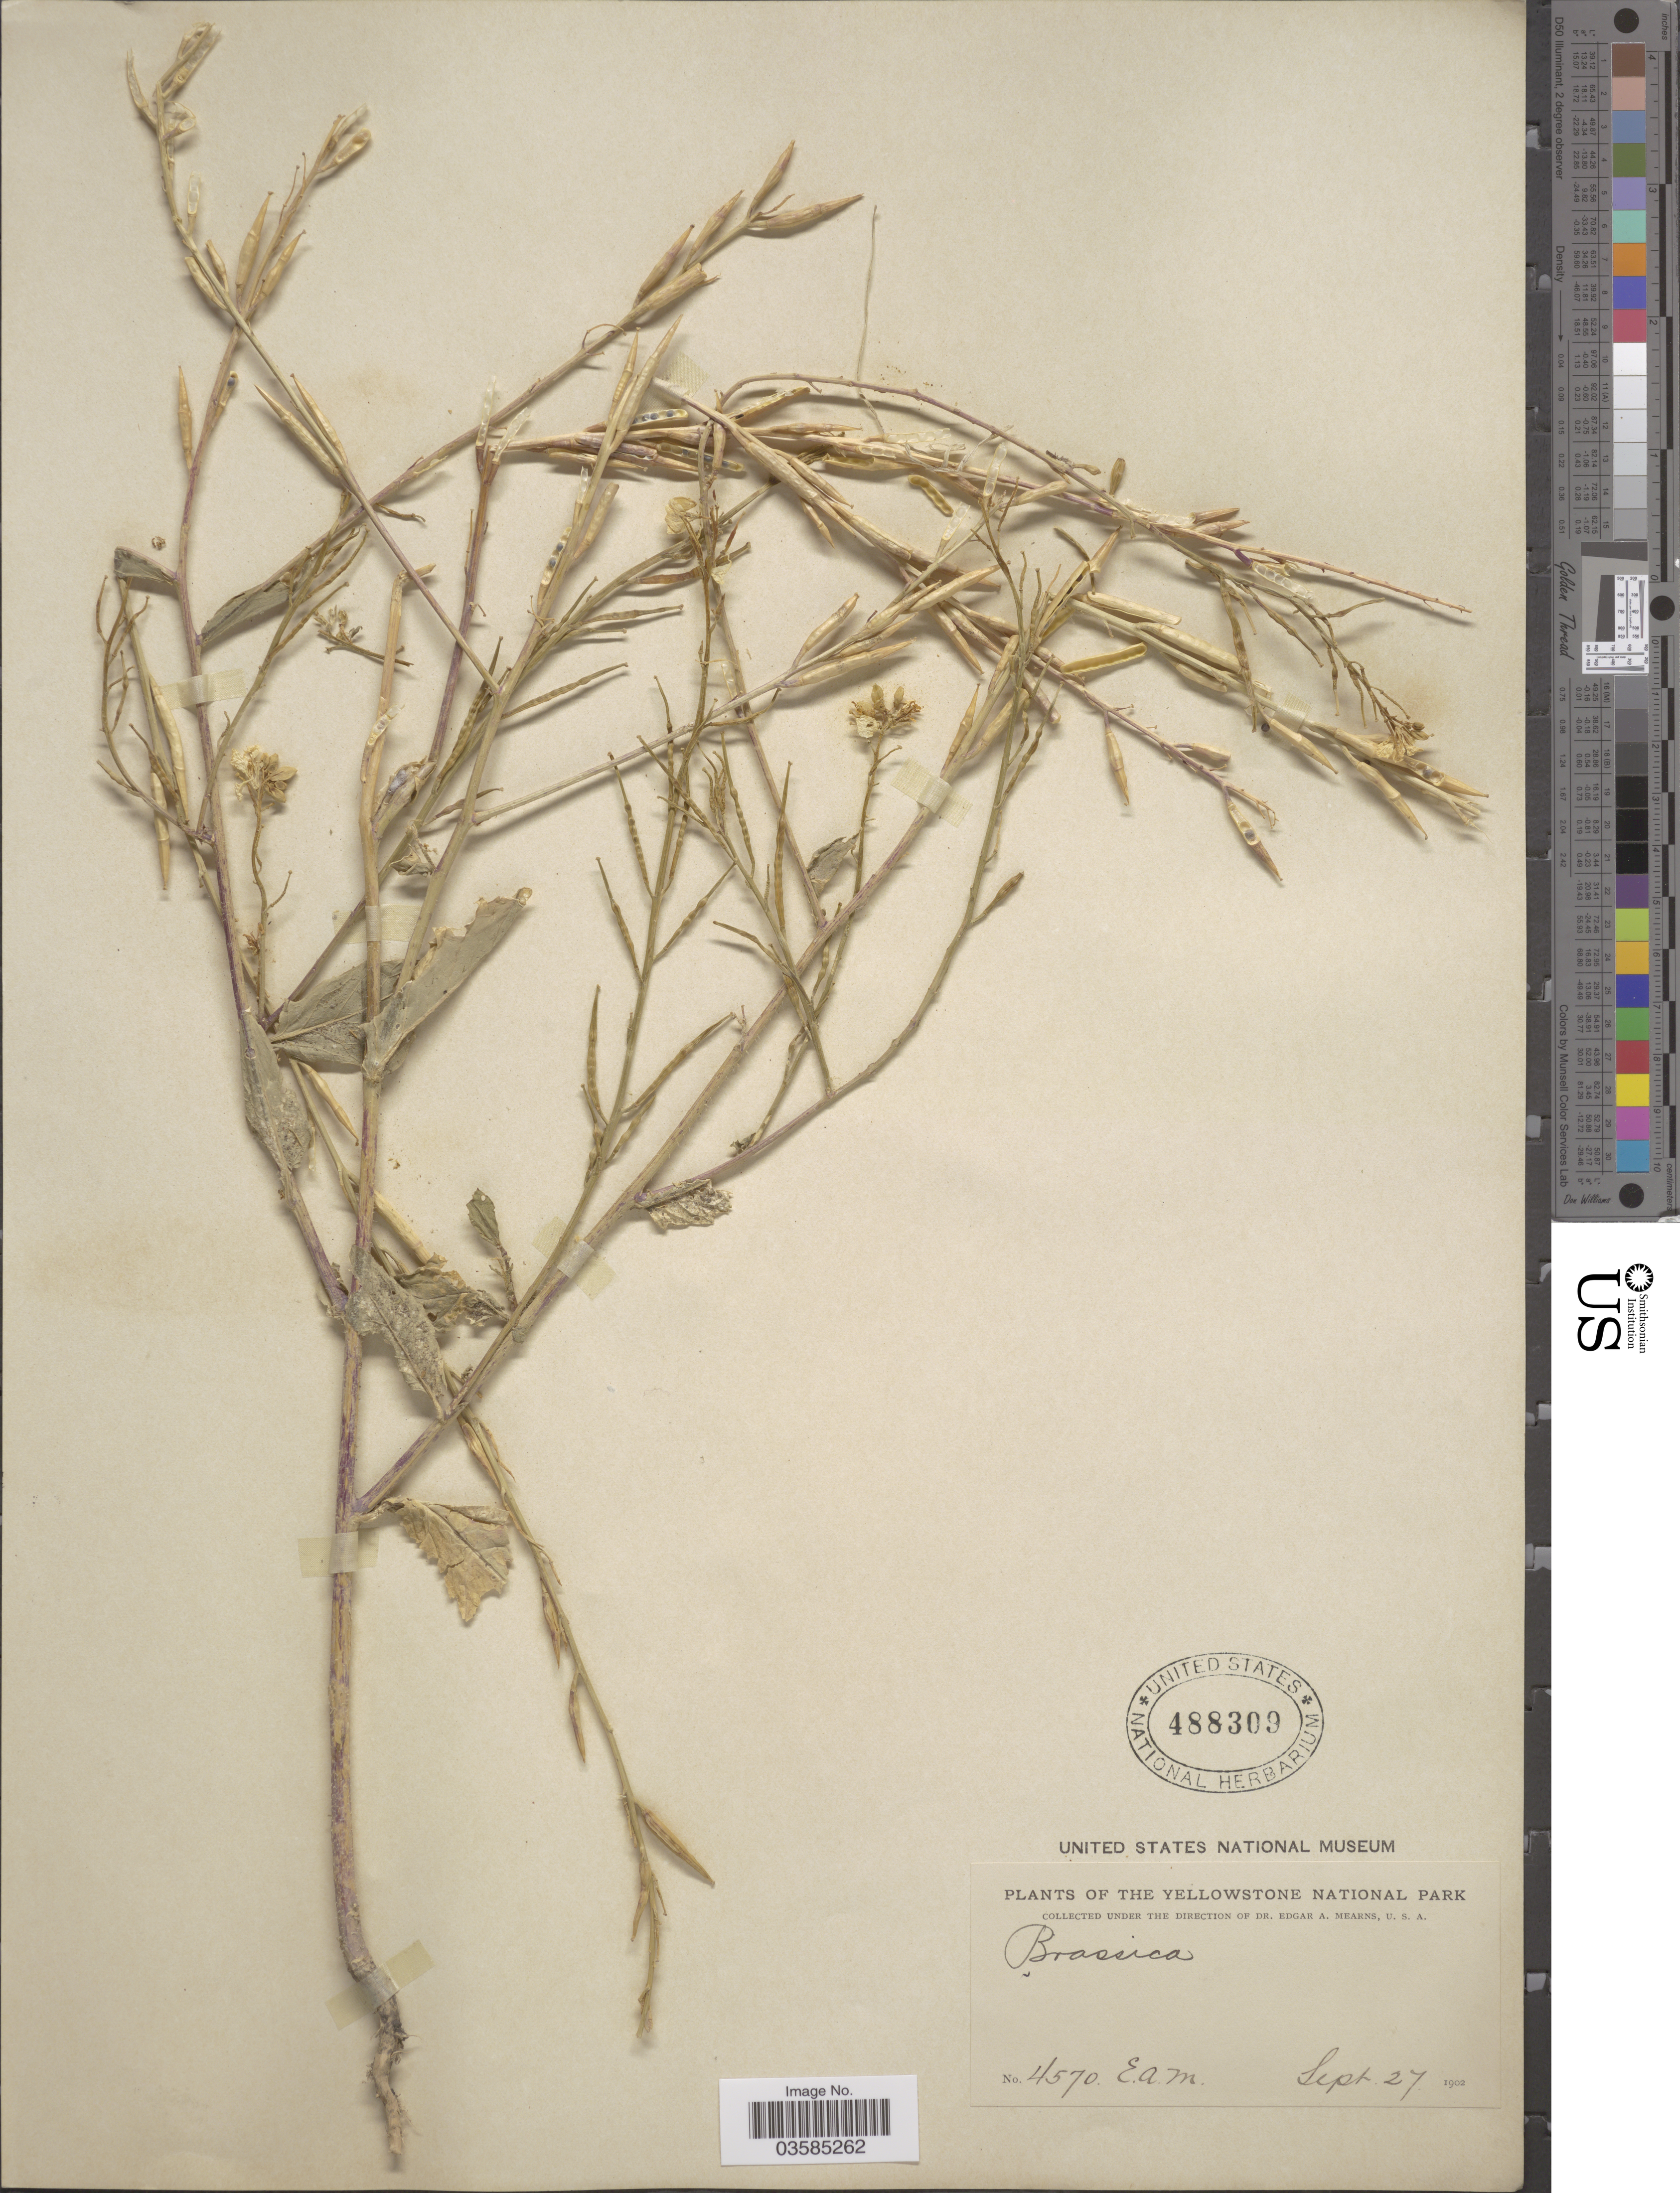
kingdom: Plantae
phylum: Tracheophyta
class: Magnoliopsida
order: Brassicales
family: Brassicaceae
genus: Brassica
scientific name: Brassica sp.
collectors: E. A. Mearns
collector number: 4570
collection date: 1902-09-27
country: United States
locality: Yellowstone National Park.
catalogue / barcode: US 488309